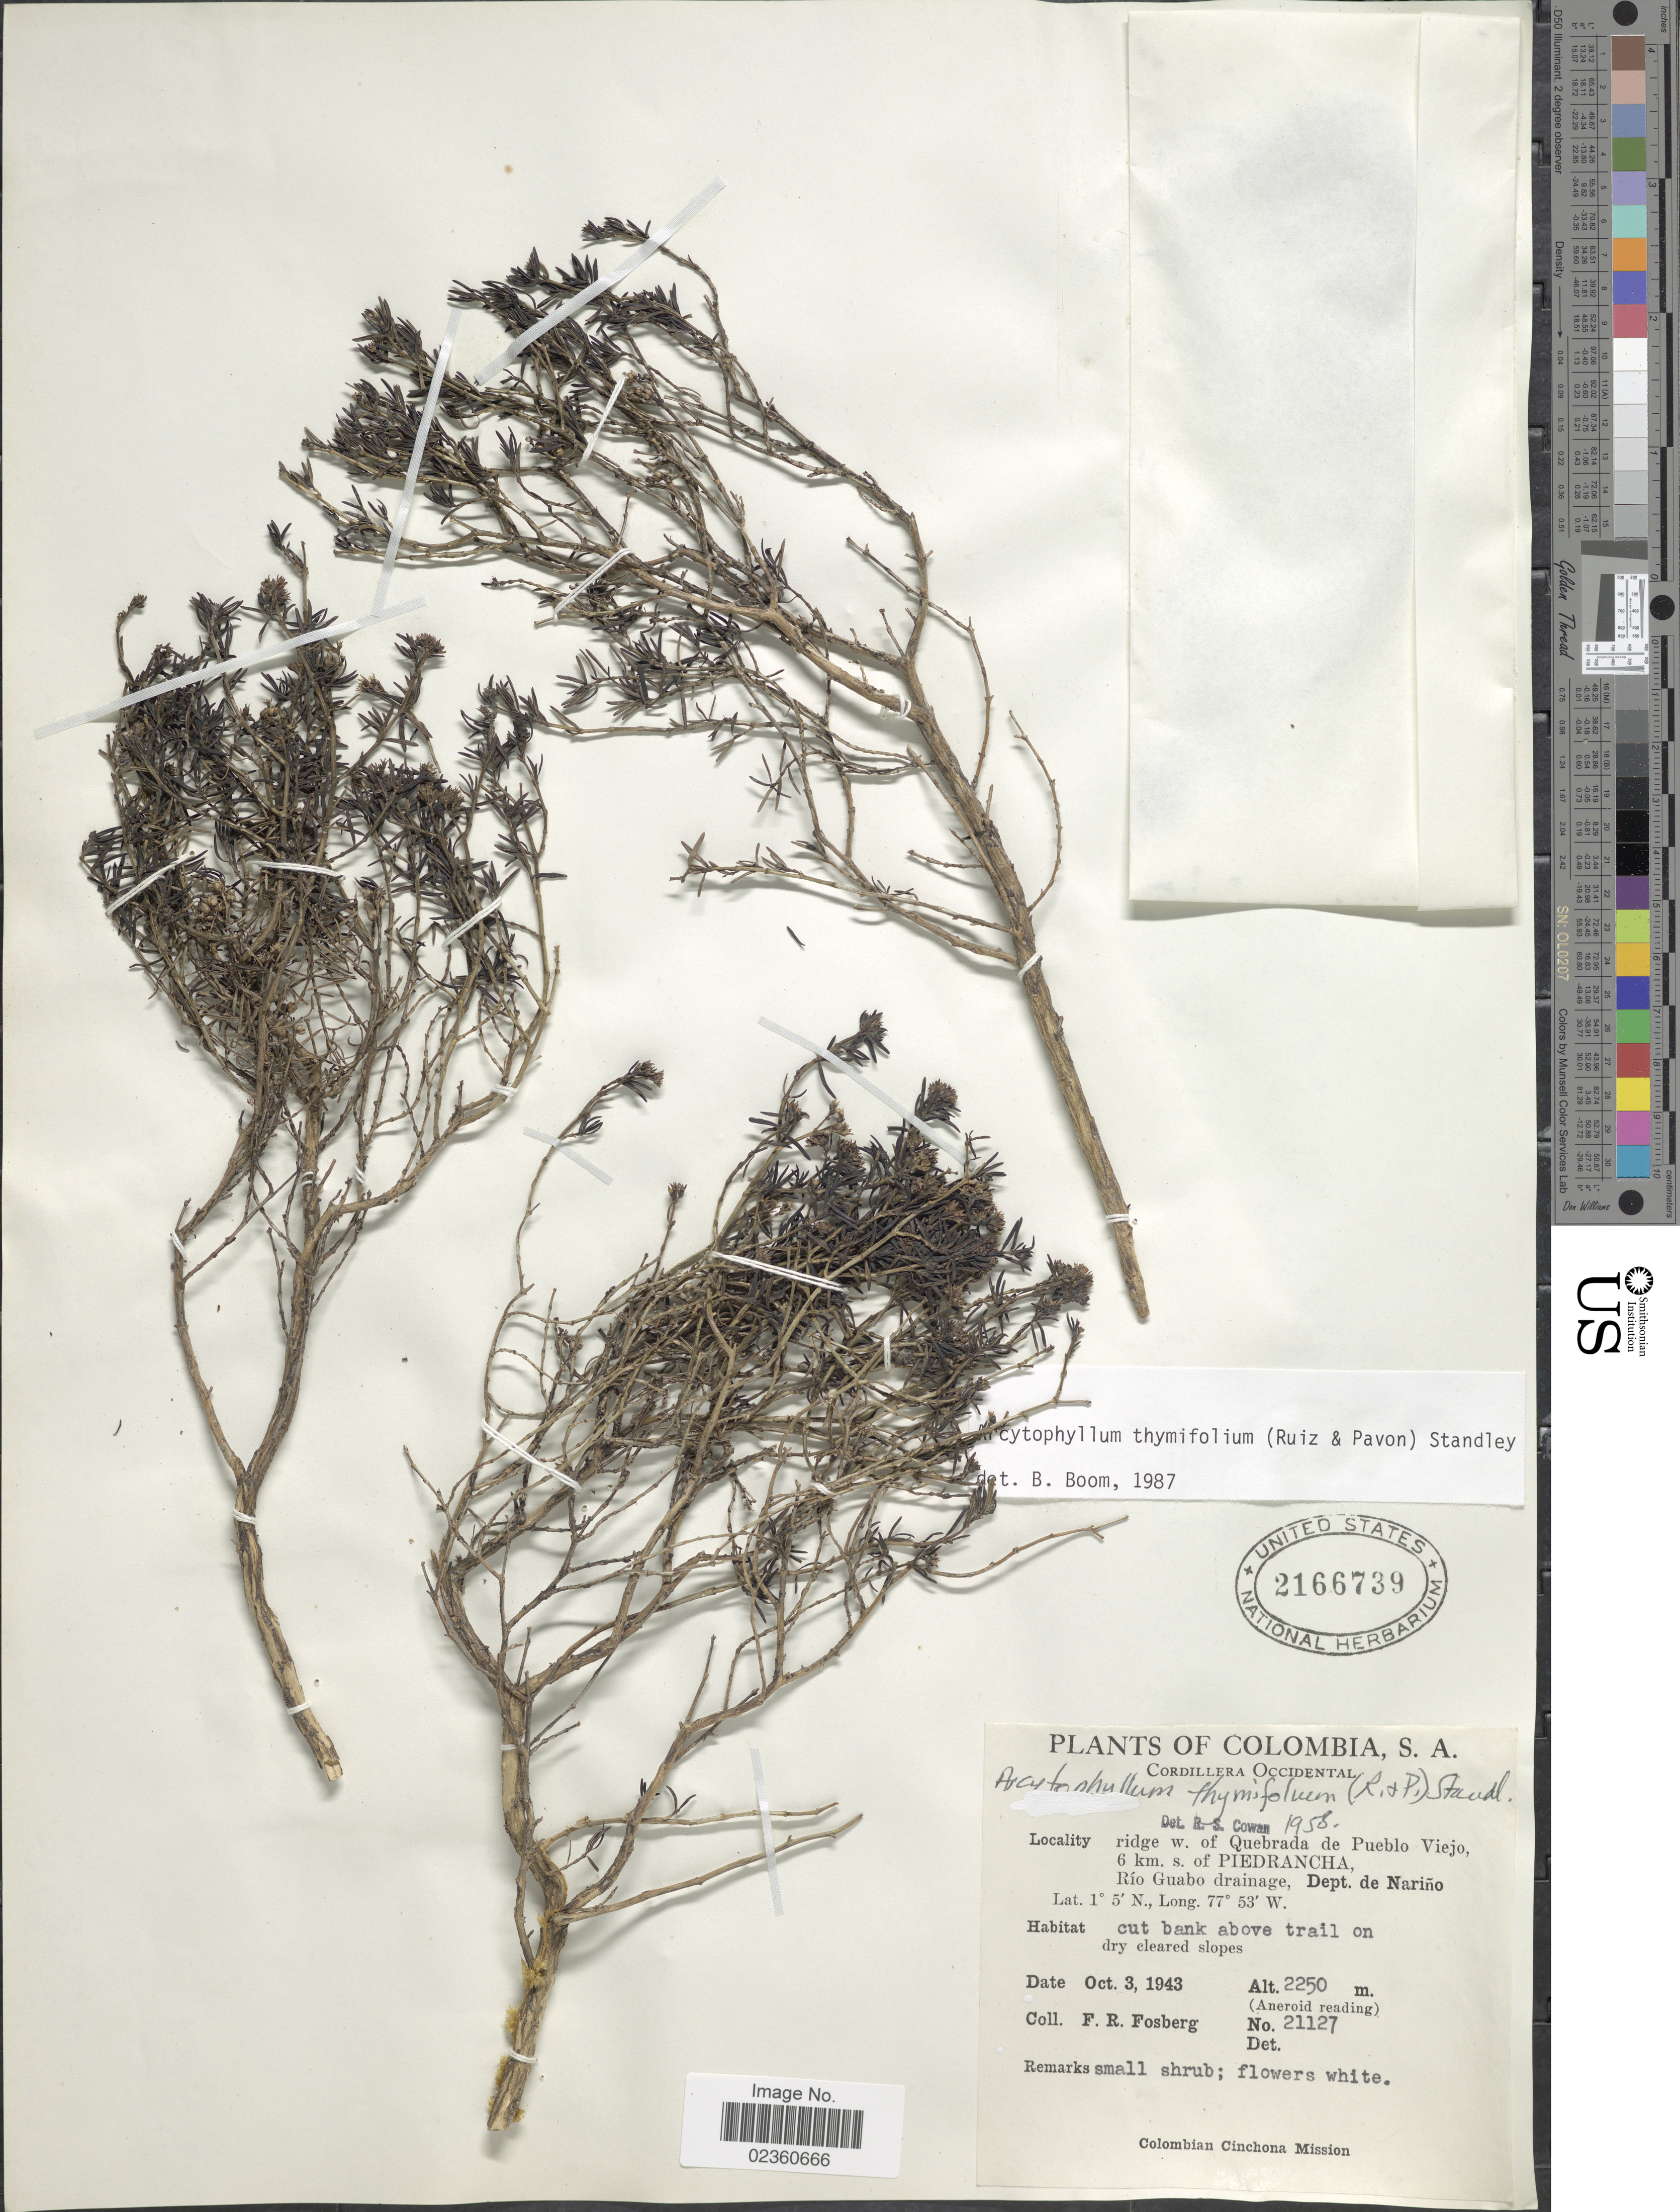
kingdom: Plantae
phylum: Tracheophyta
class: Magnoliopsida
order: Gentianales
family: Rubiaceae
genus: Arcytophyllum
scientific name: Arcytophyllum thymifolium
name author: (Ruiz & Pav.) Standl.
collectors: F. R. Fosberg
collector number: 21127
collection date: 1943-10-03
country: Colombia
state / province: Nariño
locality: Cordillera Occidental, ridge w. of Quebrada de Pueblo Viejo, 6 km s of Piedrancha, Río Guabo drainage, Dept. de Nariño, cut above trail on dry cleared slopes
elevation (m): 2250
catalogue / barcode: US 2166739